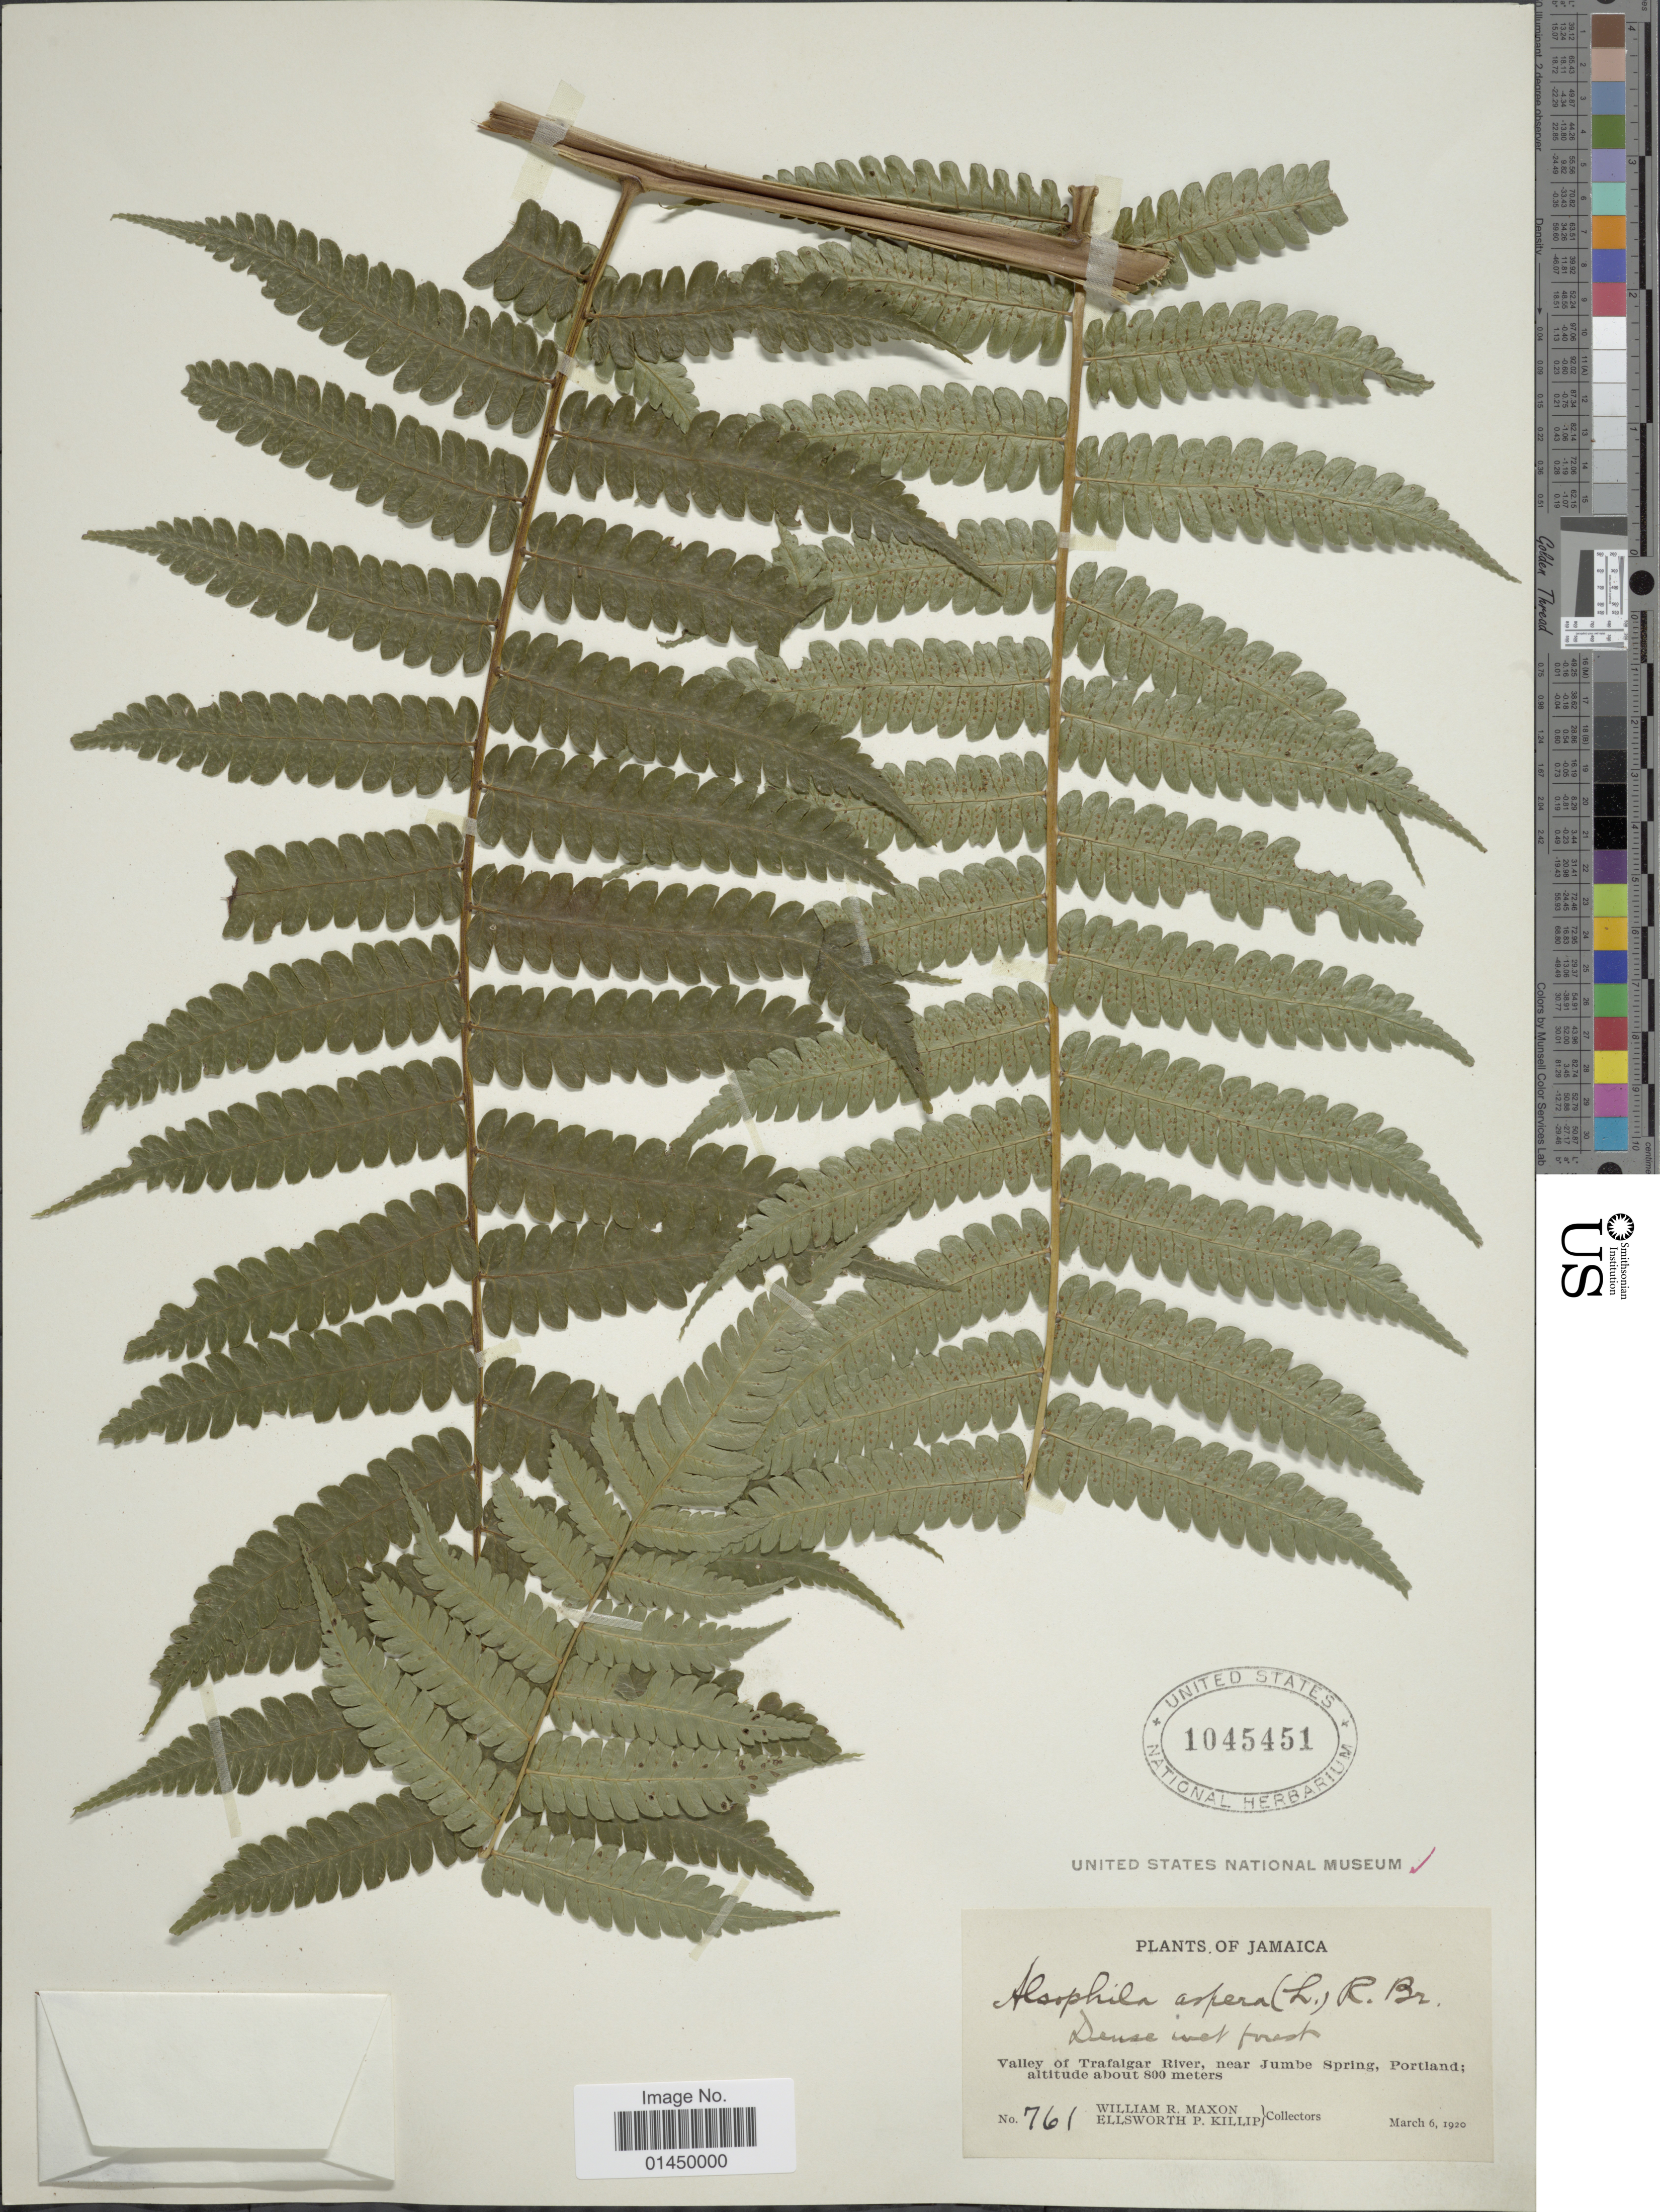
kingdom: Plantae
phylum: Tracheophyta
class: Polypodiopsida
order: Cyatheales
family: Cyatheaceae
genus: Cyathea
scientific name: Cyathea aspera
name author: (L.) Sw.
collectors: W. R. Maxon & E. P. Killip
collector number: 761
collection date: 1920-03-06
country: Jamaica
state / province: Portland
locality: Valley of Trafalgar River, near Jumbe Spring, Portland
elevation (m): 800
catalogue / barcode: US 1045451